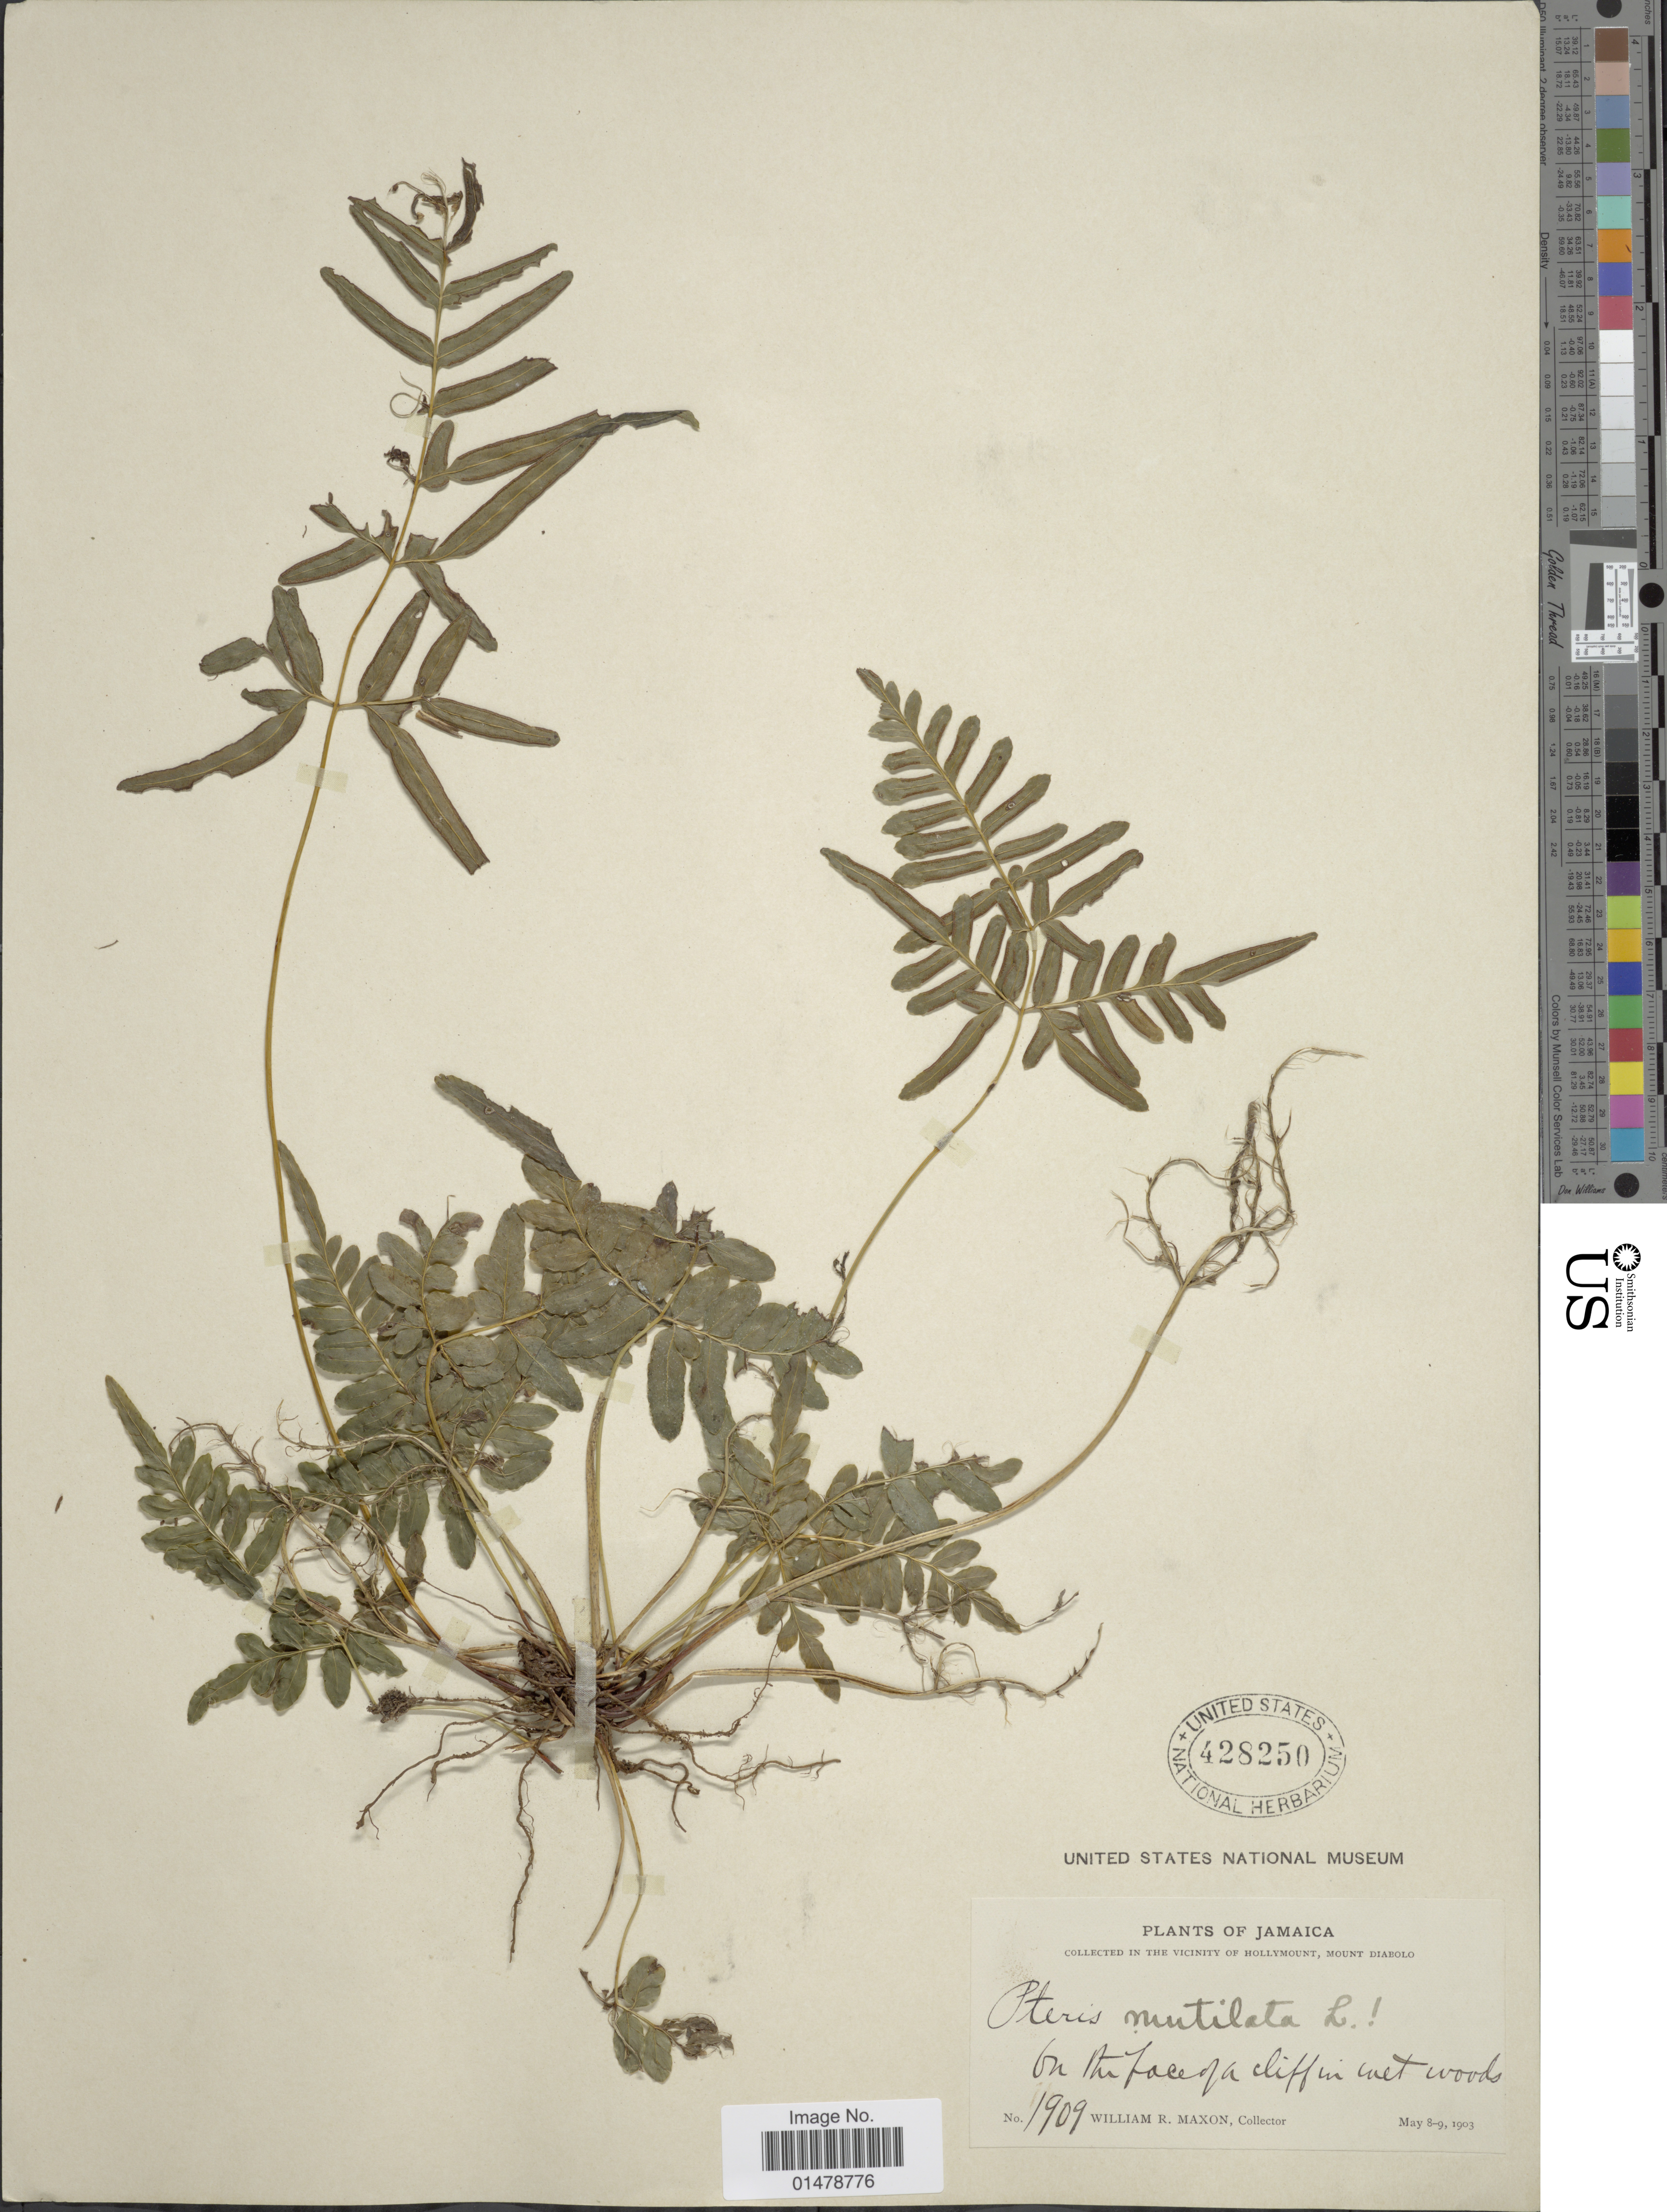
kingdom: Plantae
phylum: Tracheophyta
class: Polypodiopsida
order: Polypodiales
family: Pteridaceae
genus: Pteris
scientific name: Pteris mutilata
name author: L.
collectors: W. R. Maxon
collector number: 1909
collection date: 1903-05-08/1903-05-09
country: Jamaica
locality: In the vicinity of Hollymount, Mount Diabolo. On the face of a cliff in wet woods.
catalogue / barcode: US 428250